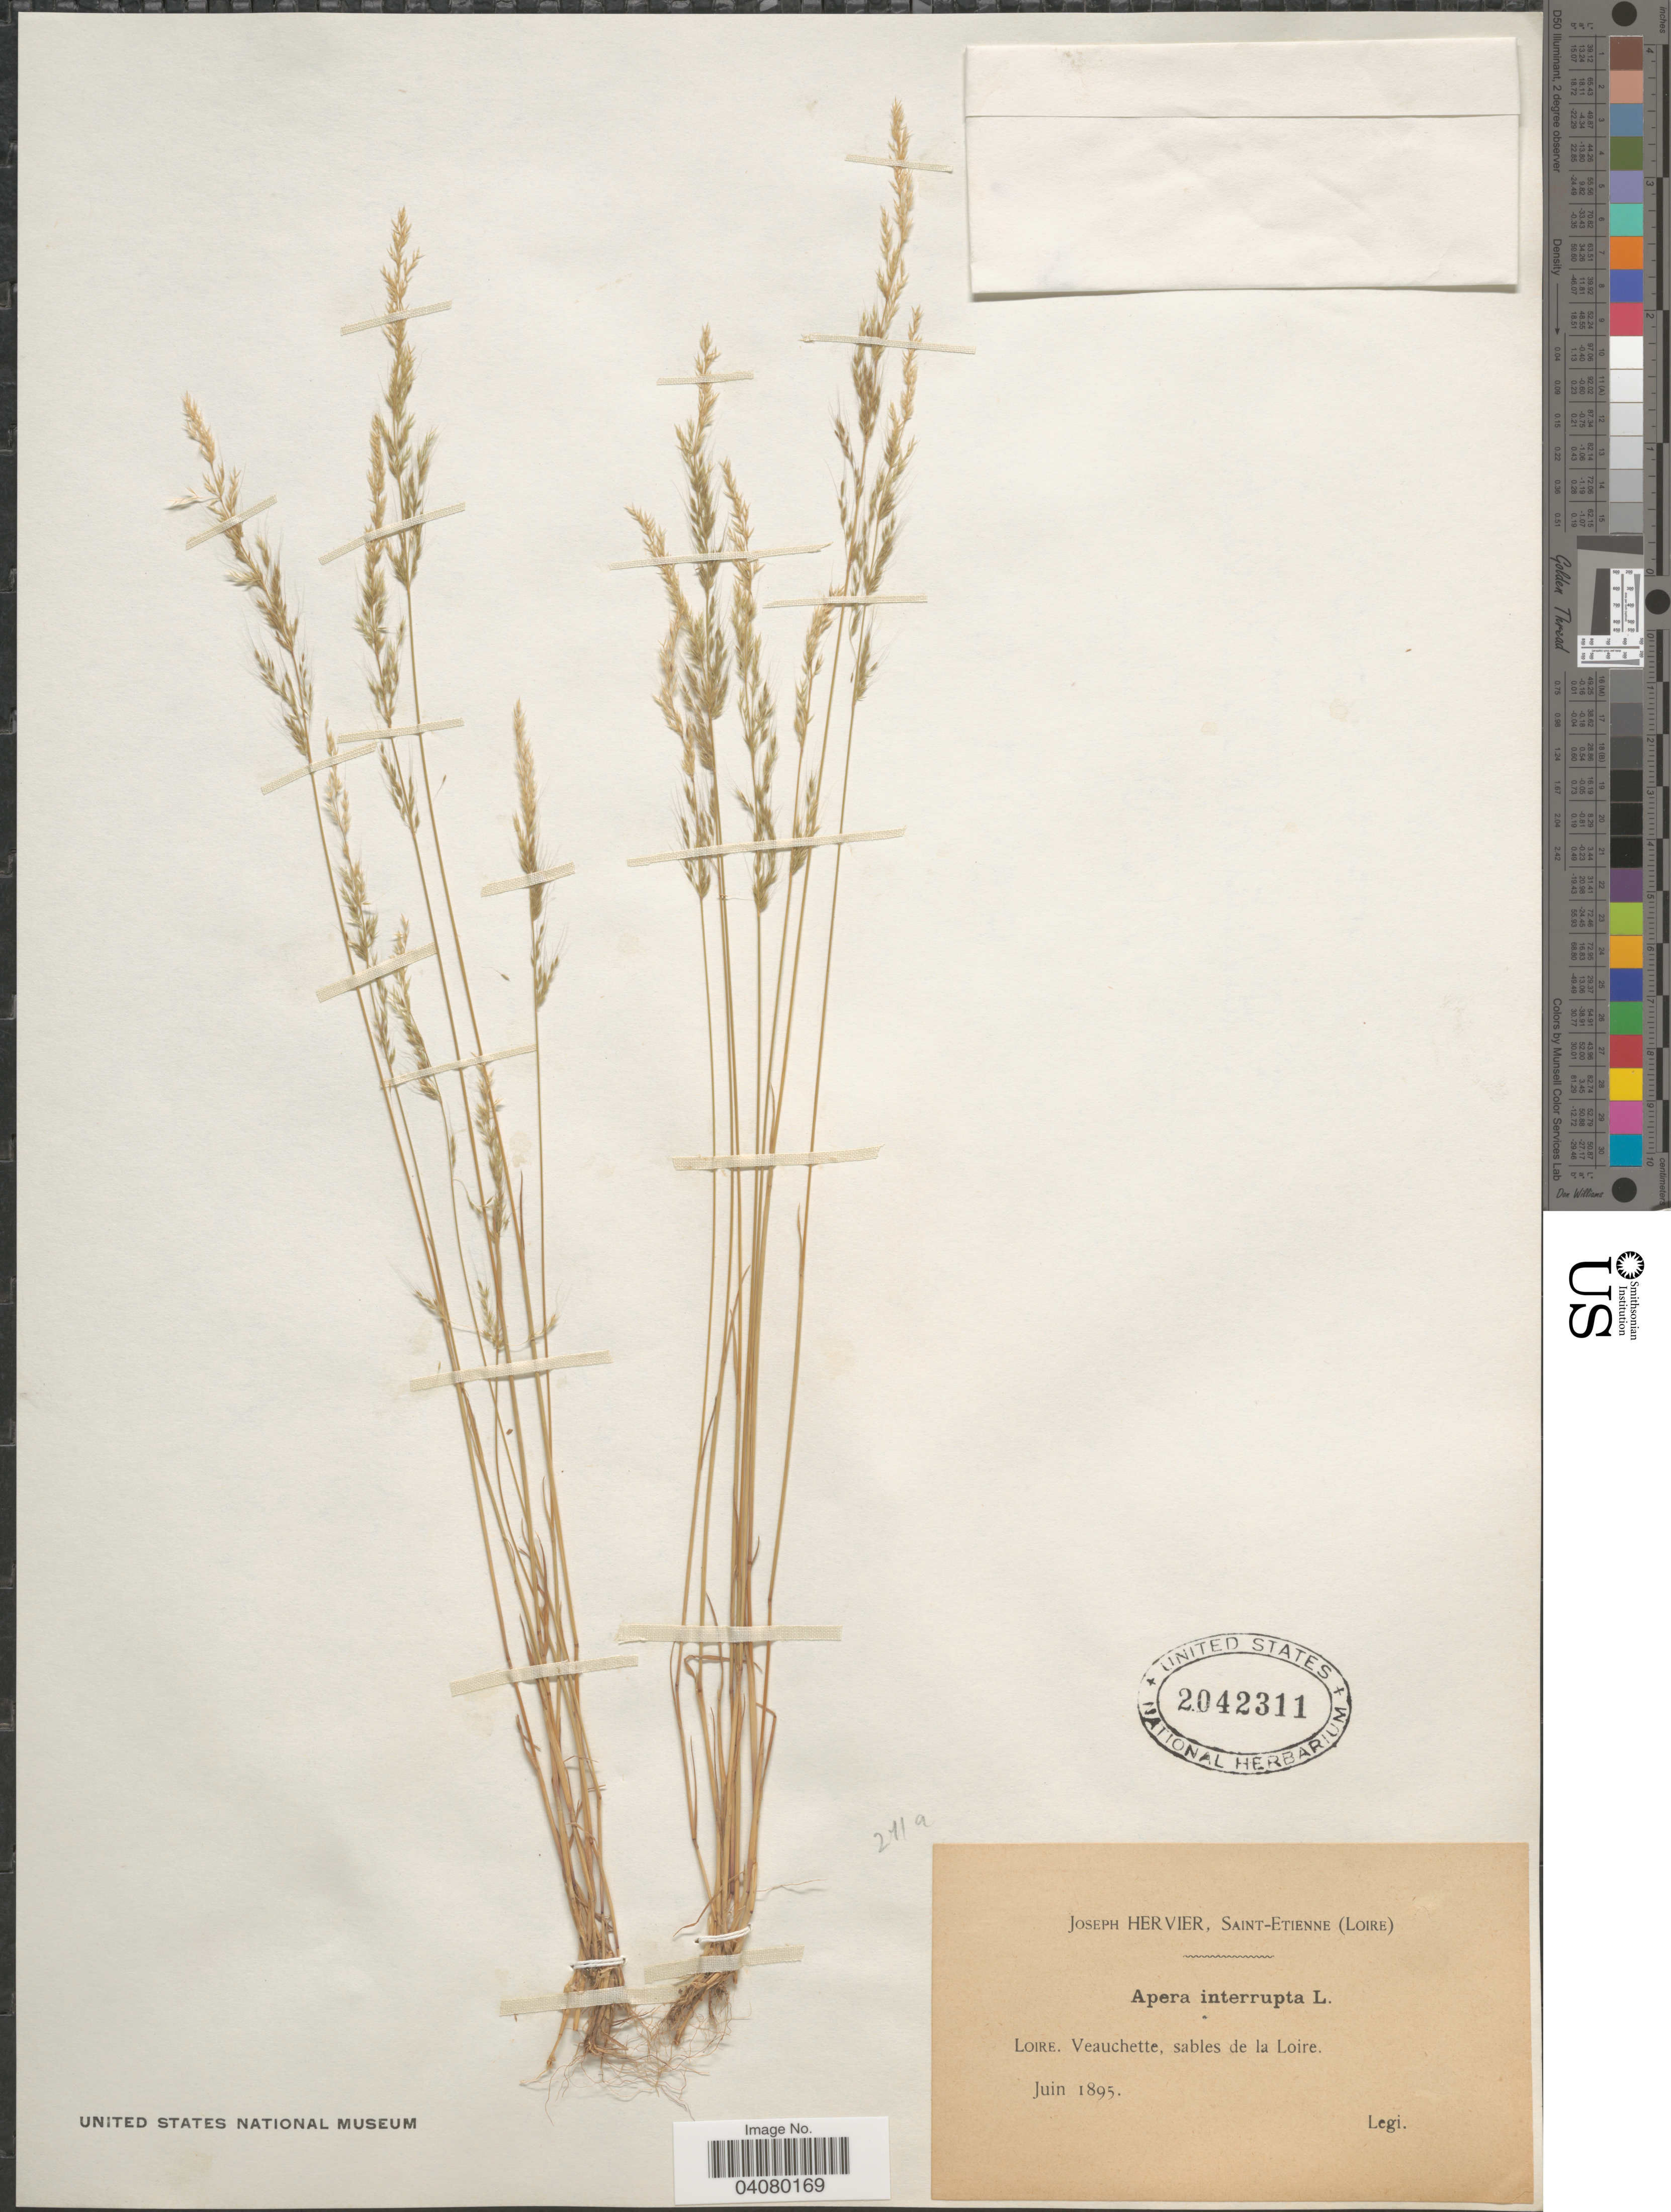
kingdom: Plantae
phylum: Tracheophyta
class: Liliopsida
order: Poales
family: Poaceae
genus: Apera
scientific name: Apera interrupta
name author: (L.) P. Beauv.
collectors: J. Hervier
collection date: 1895-06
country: France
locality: Loire. Veauchette, sables de la Loire.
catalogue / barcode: US 2042311